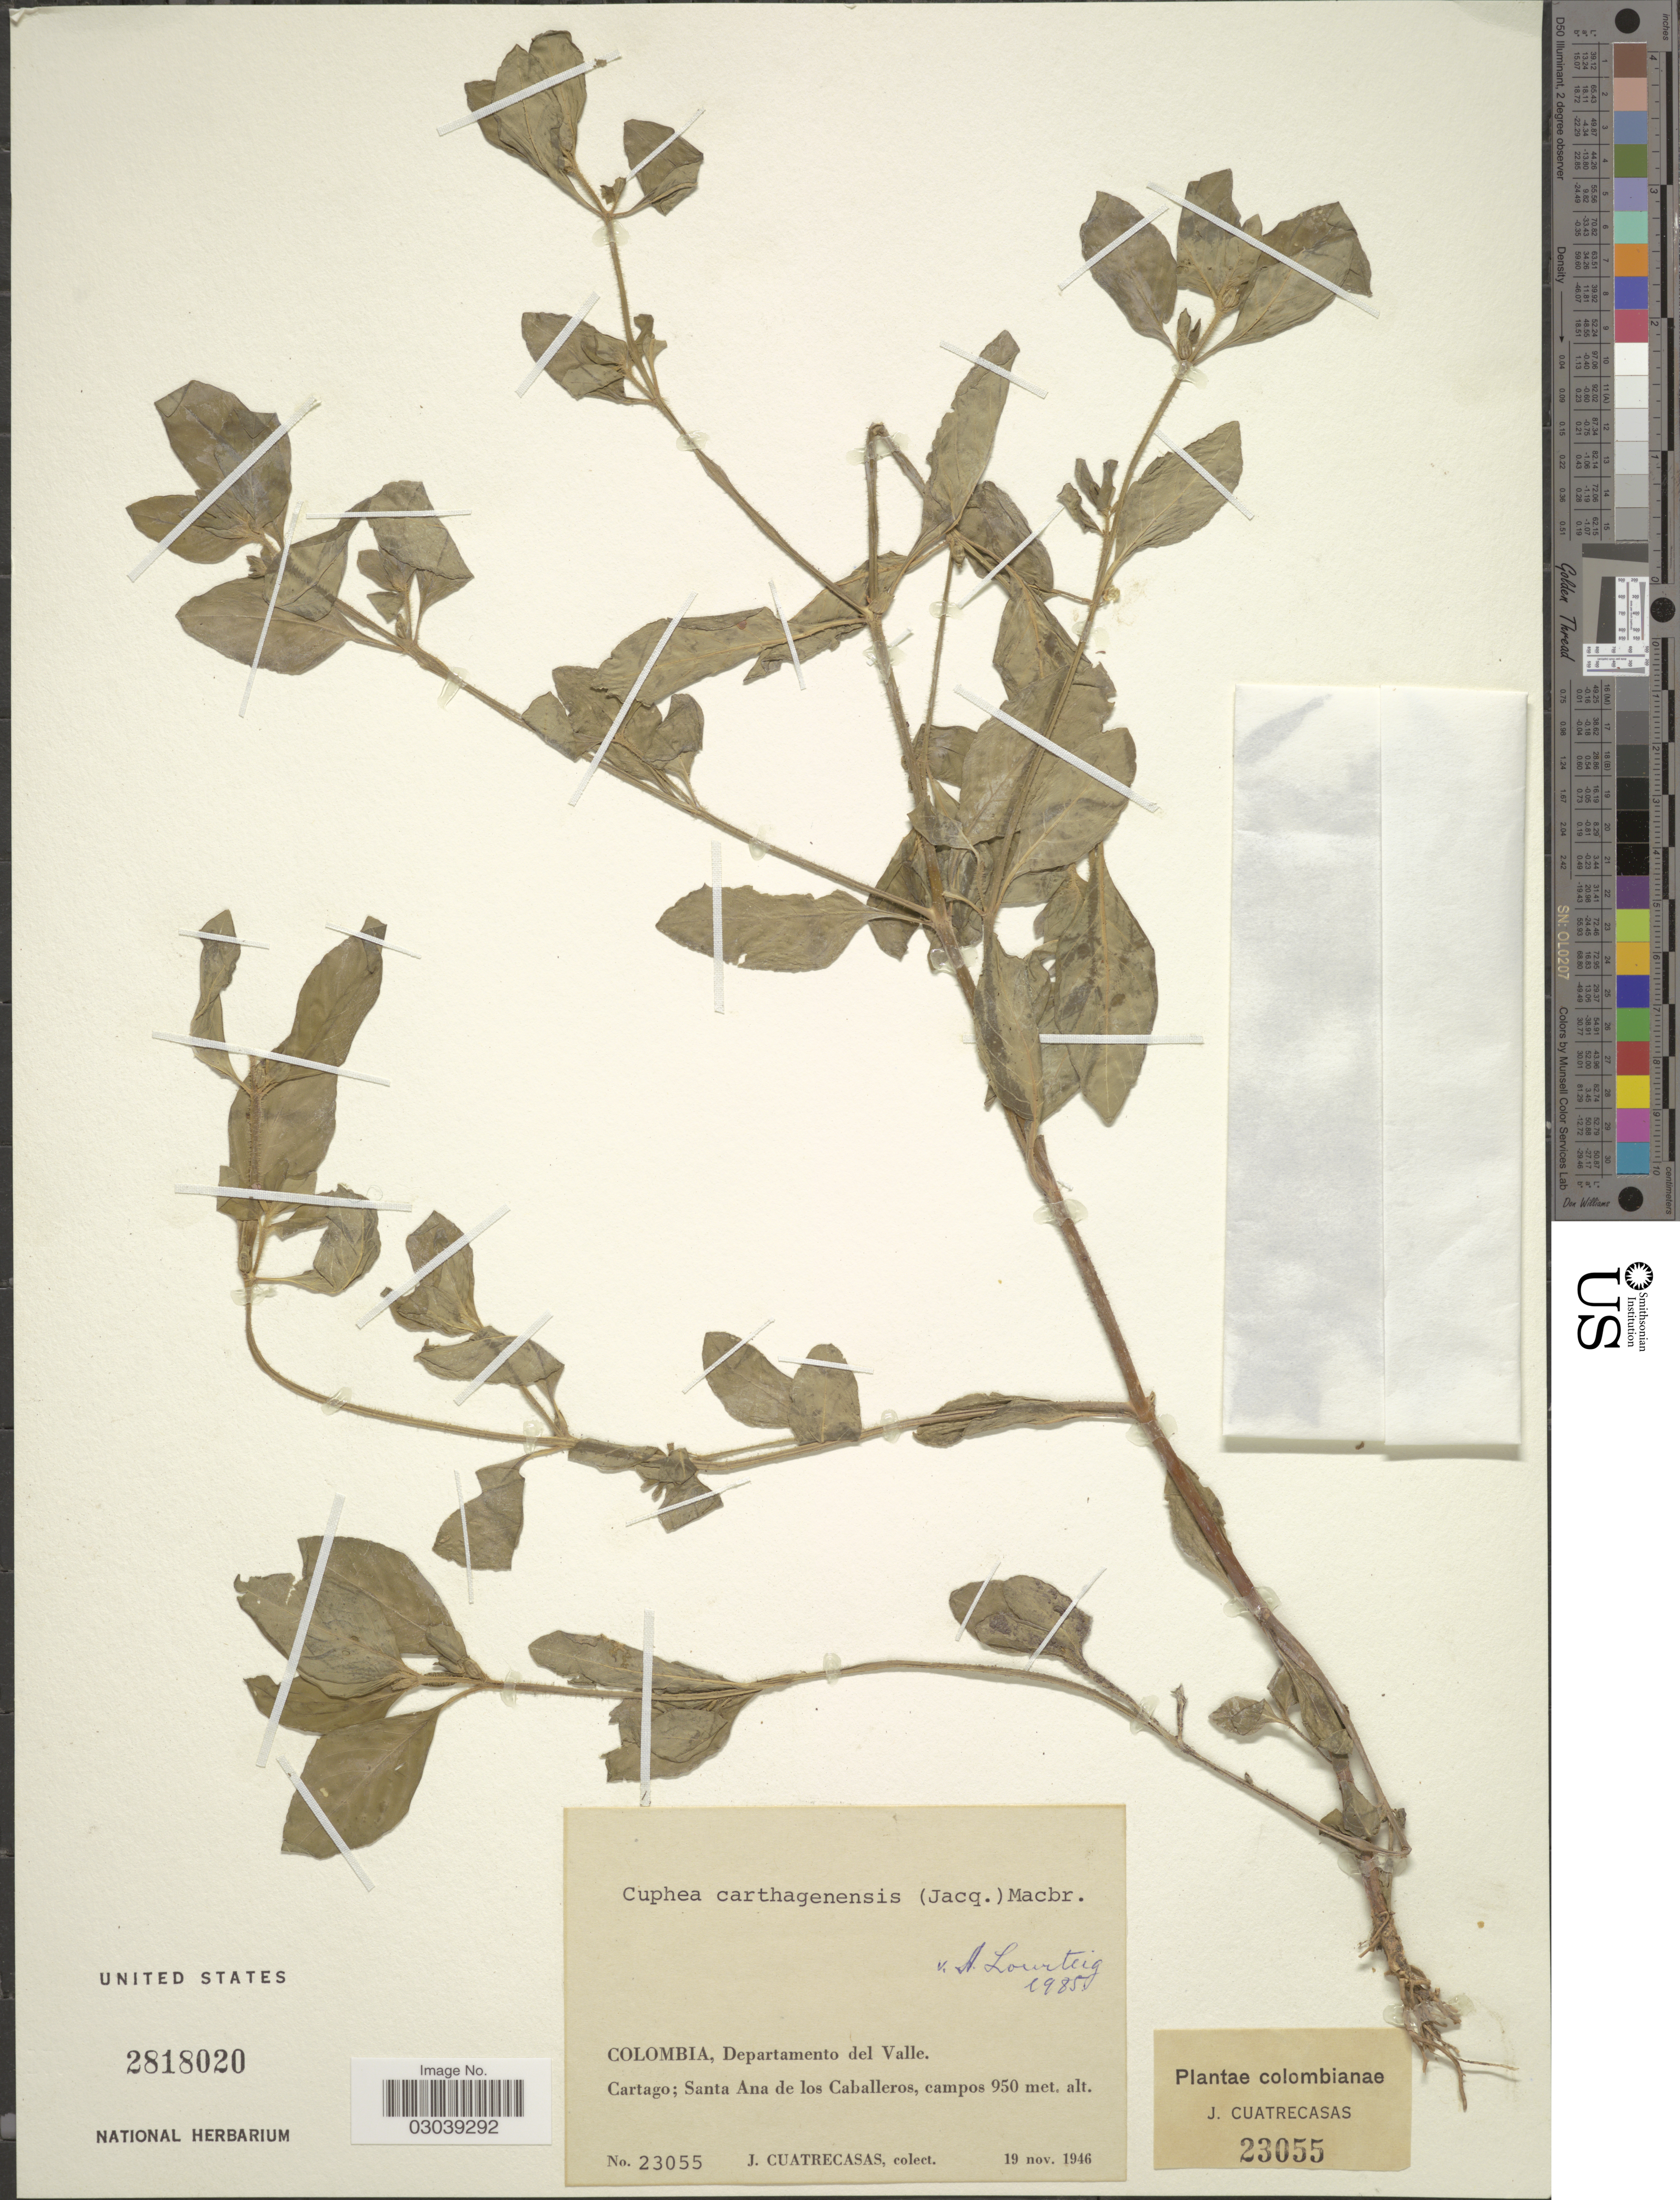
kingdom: Plantae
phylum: Tracheophyta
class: Magnoliopsida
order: Myrtales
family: Lythraceae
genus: Cuphea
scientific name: Cuphea carthagenensis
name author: (Jacq.) J.F. Macbr.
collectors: J. Cuatrecasas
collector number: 23055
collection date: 1946-11-19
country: Colombia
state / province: Valle del Cauca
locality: Departamento del Valle. Cartago; Santa Ana de los Caballeros, campos.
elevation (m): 950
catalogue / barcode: US 2818020